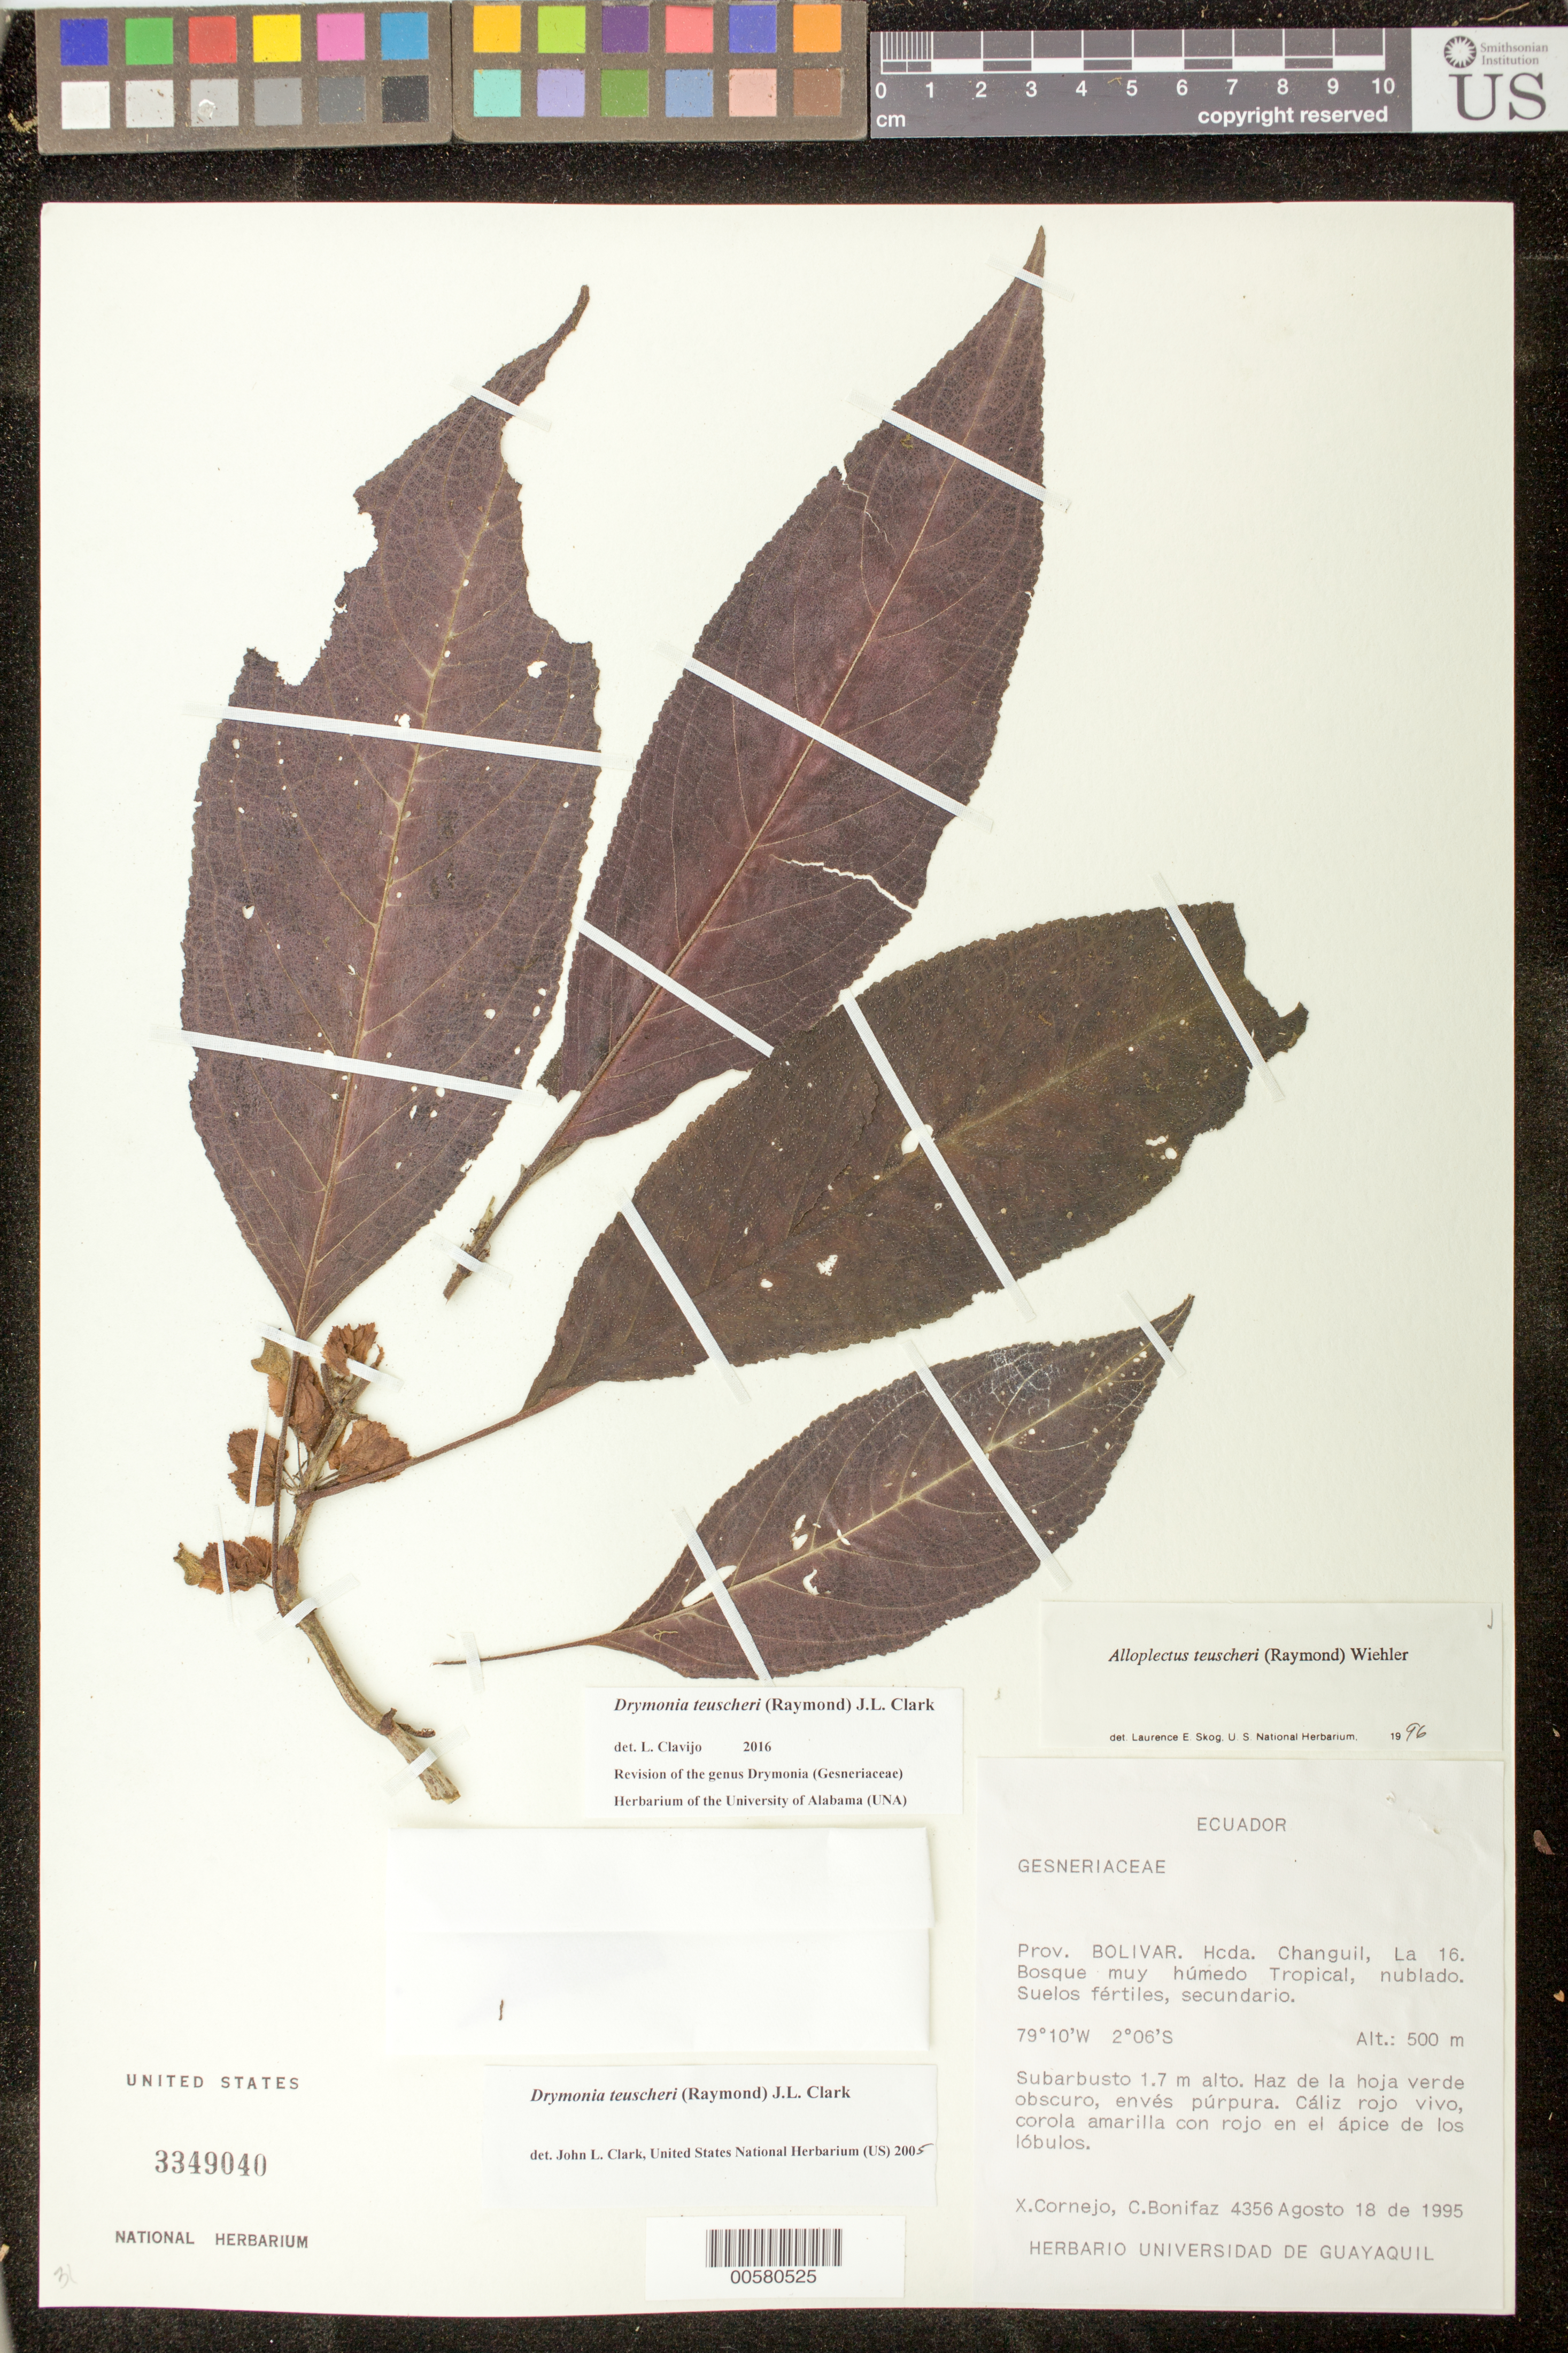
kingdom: Plantae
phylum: Tracheophyta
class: Magnoliopsida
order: Lamiales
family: Gesneriaceae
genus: Drymonia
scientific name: Drymonia teuscheri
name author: (Raymond) J.L. Clark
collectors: X. F. Cornejo & C. Bonifaz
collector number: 4356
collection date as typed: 18 Aug 1995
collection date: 1995-08-18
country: Ecuador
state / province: Bolivar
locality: Hcda. Changuil, La 16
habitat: Bosque muy húmedo tropical, nublado; suelos fértiles, secundario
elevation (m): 500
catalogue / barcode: US 3349040